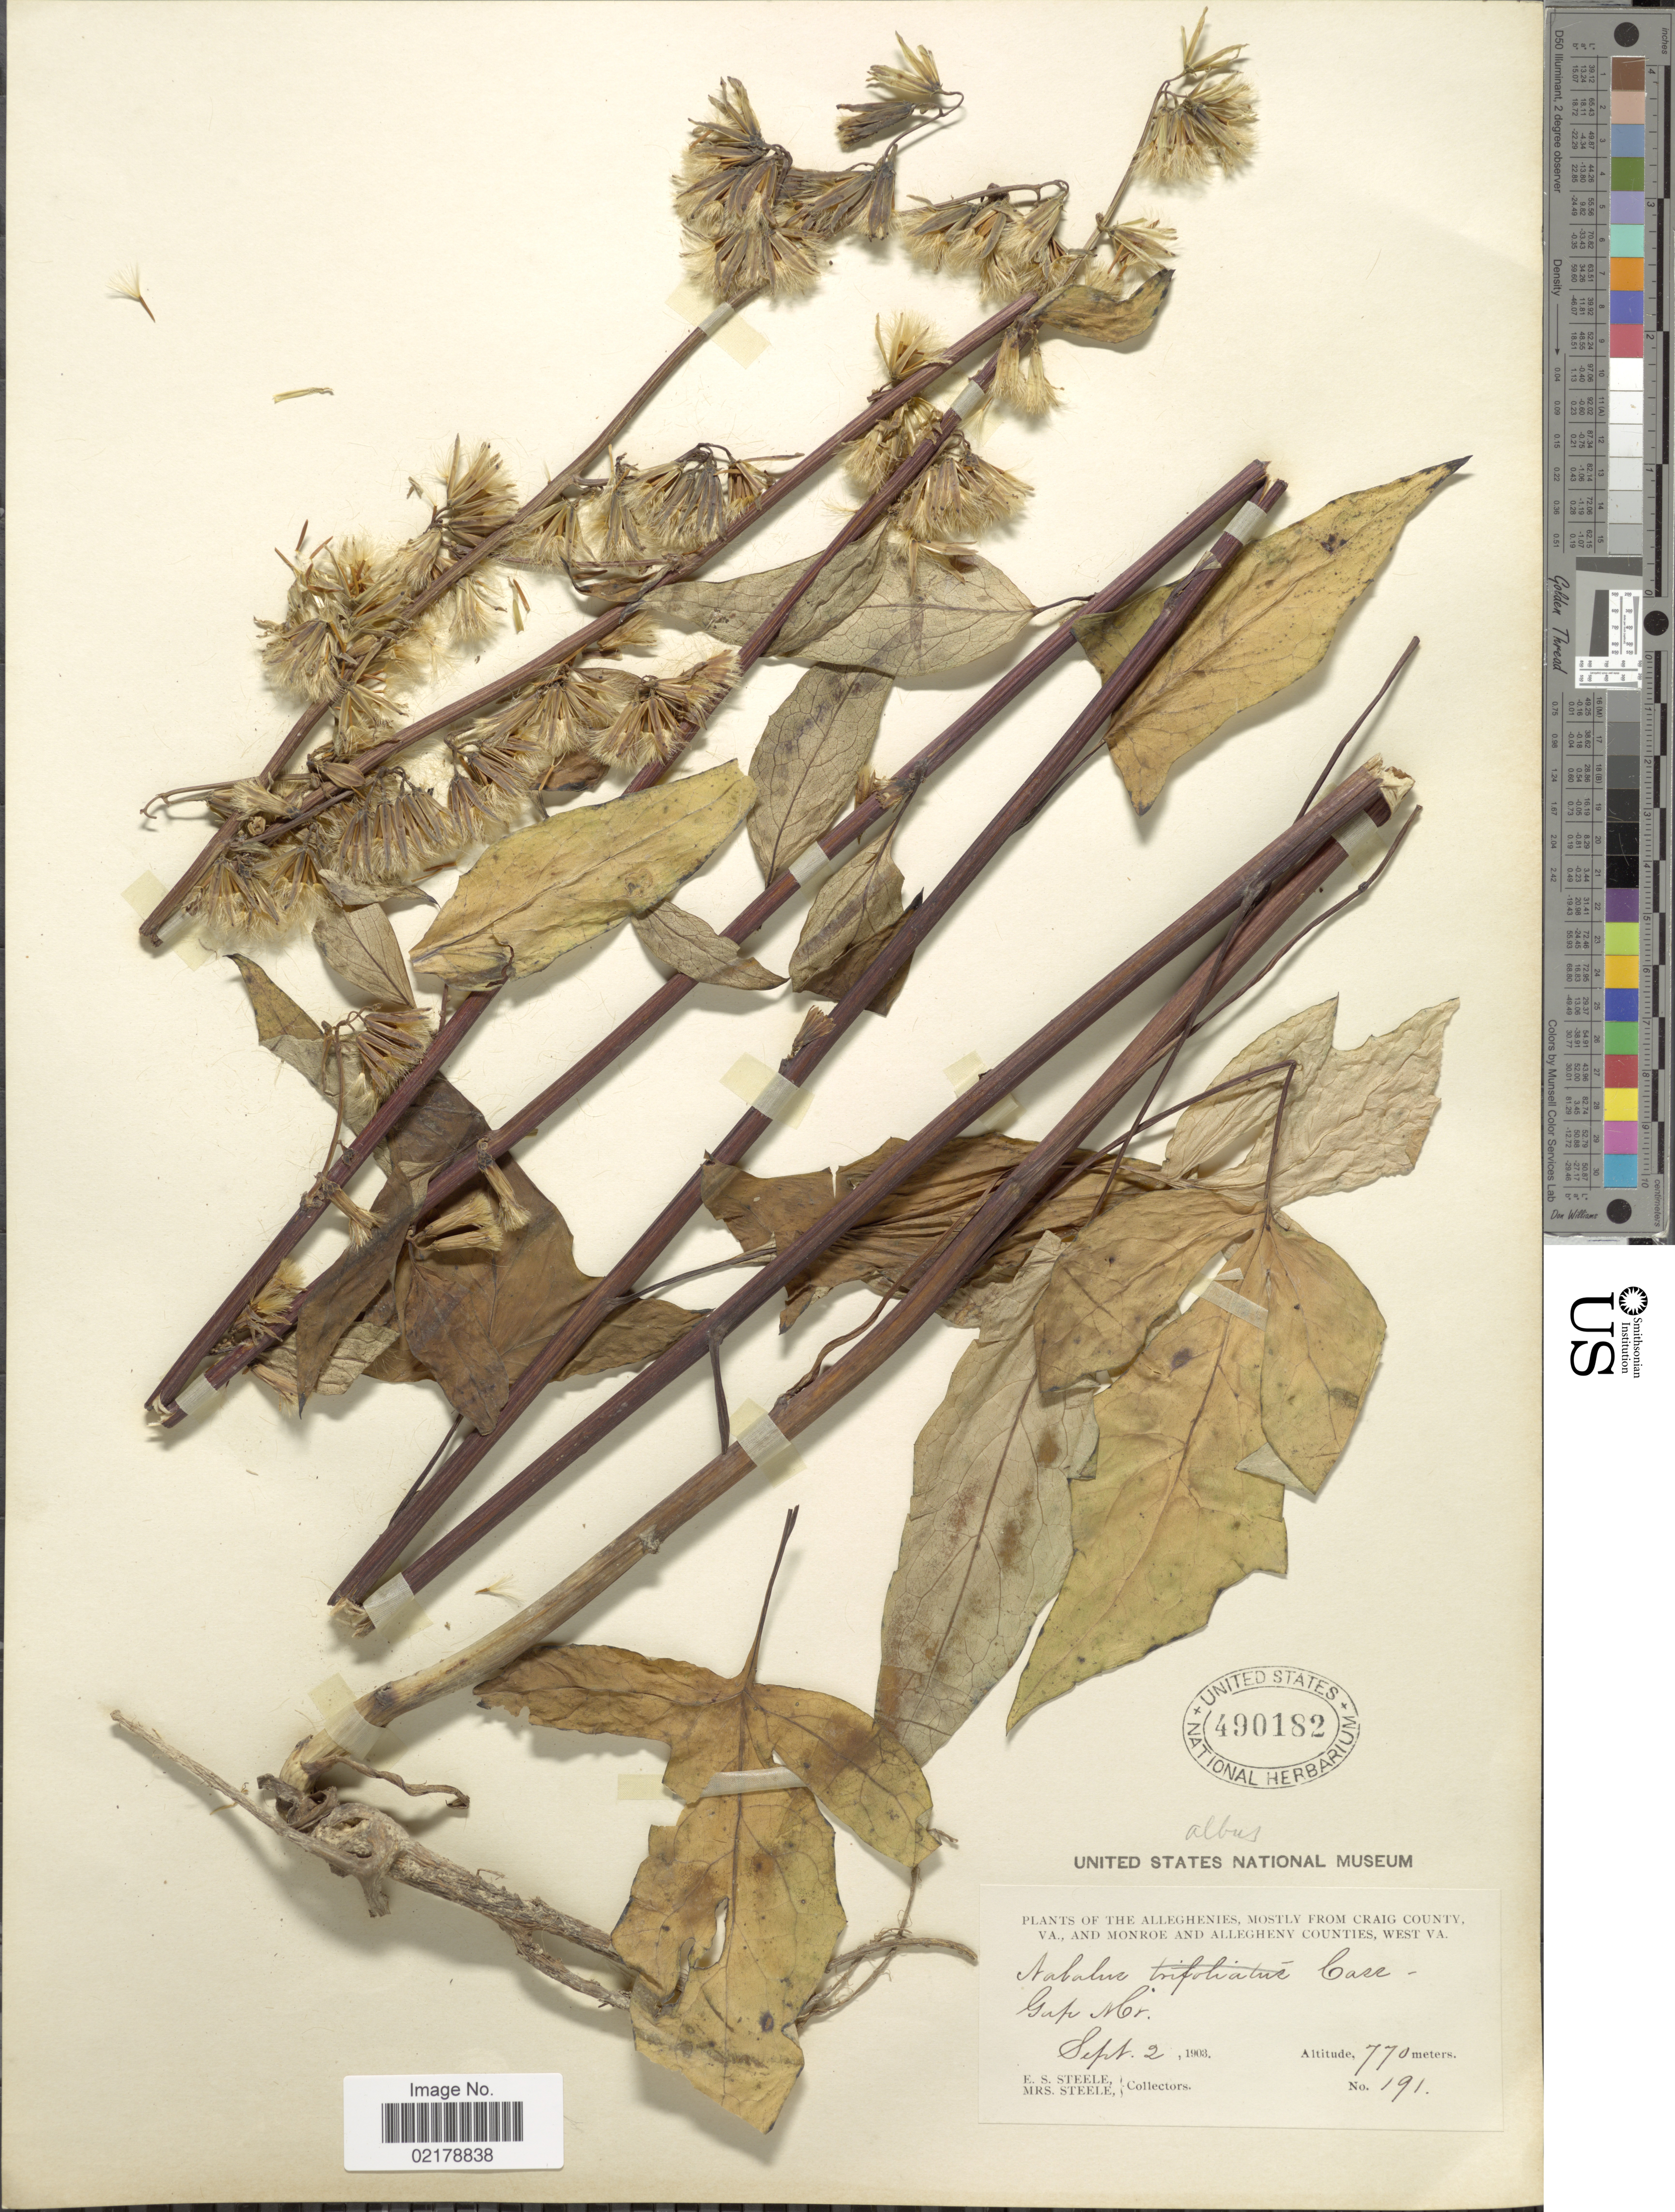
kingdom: Plantae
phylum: Tracheophyta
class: Magnoliopsida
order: Asterales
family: Asteraceae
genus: Nabalus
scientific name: Nabalus albus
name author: (L.) Hook.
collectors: E. Steele & Mrs. E. S. Steele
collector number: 191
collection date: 1903-09-02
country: United States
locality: The Alleghenies, mostly from Craig County, VA., and Monroe and Allegheny counties, West Va, Gap Mt.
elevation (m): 770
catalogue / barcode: US 490182